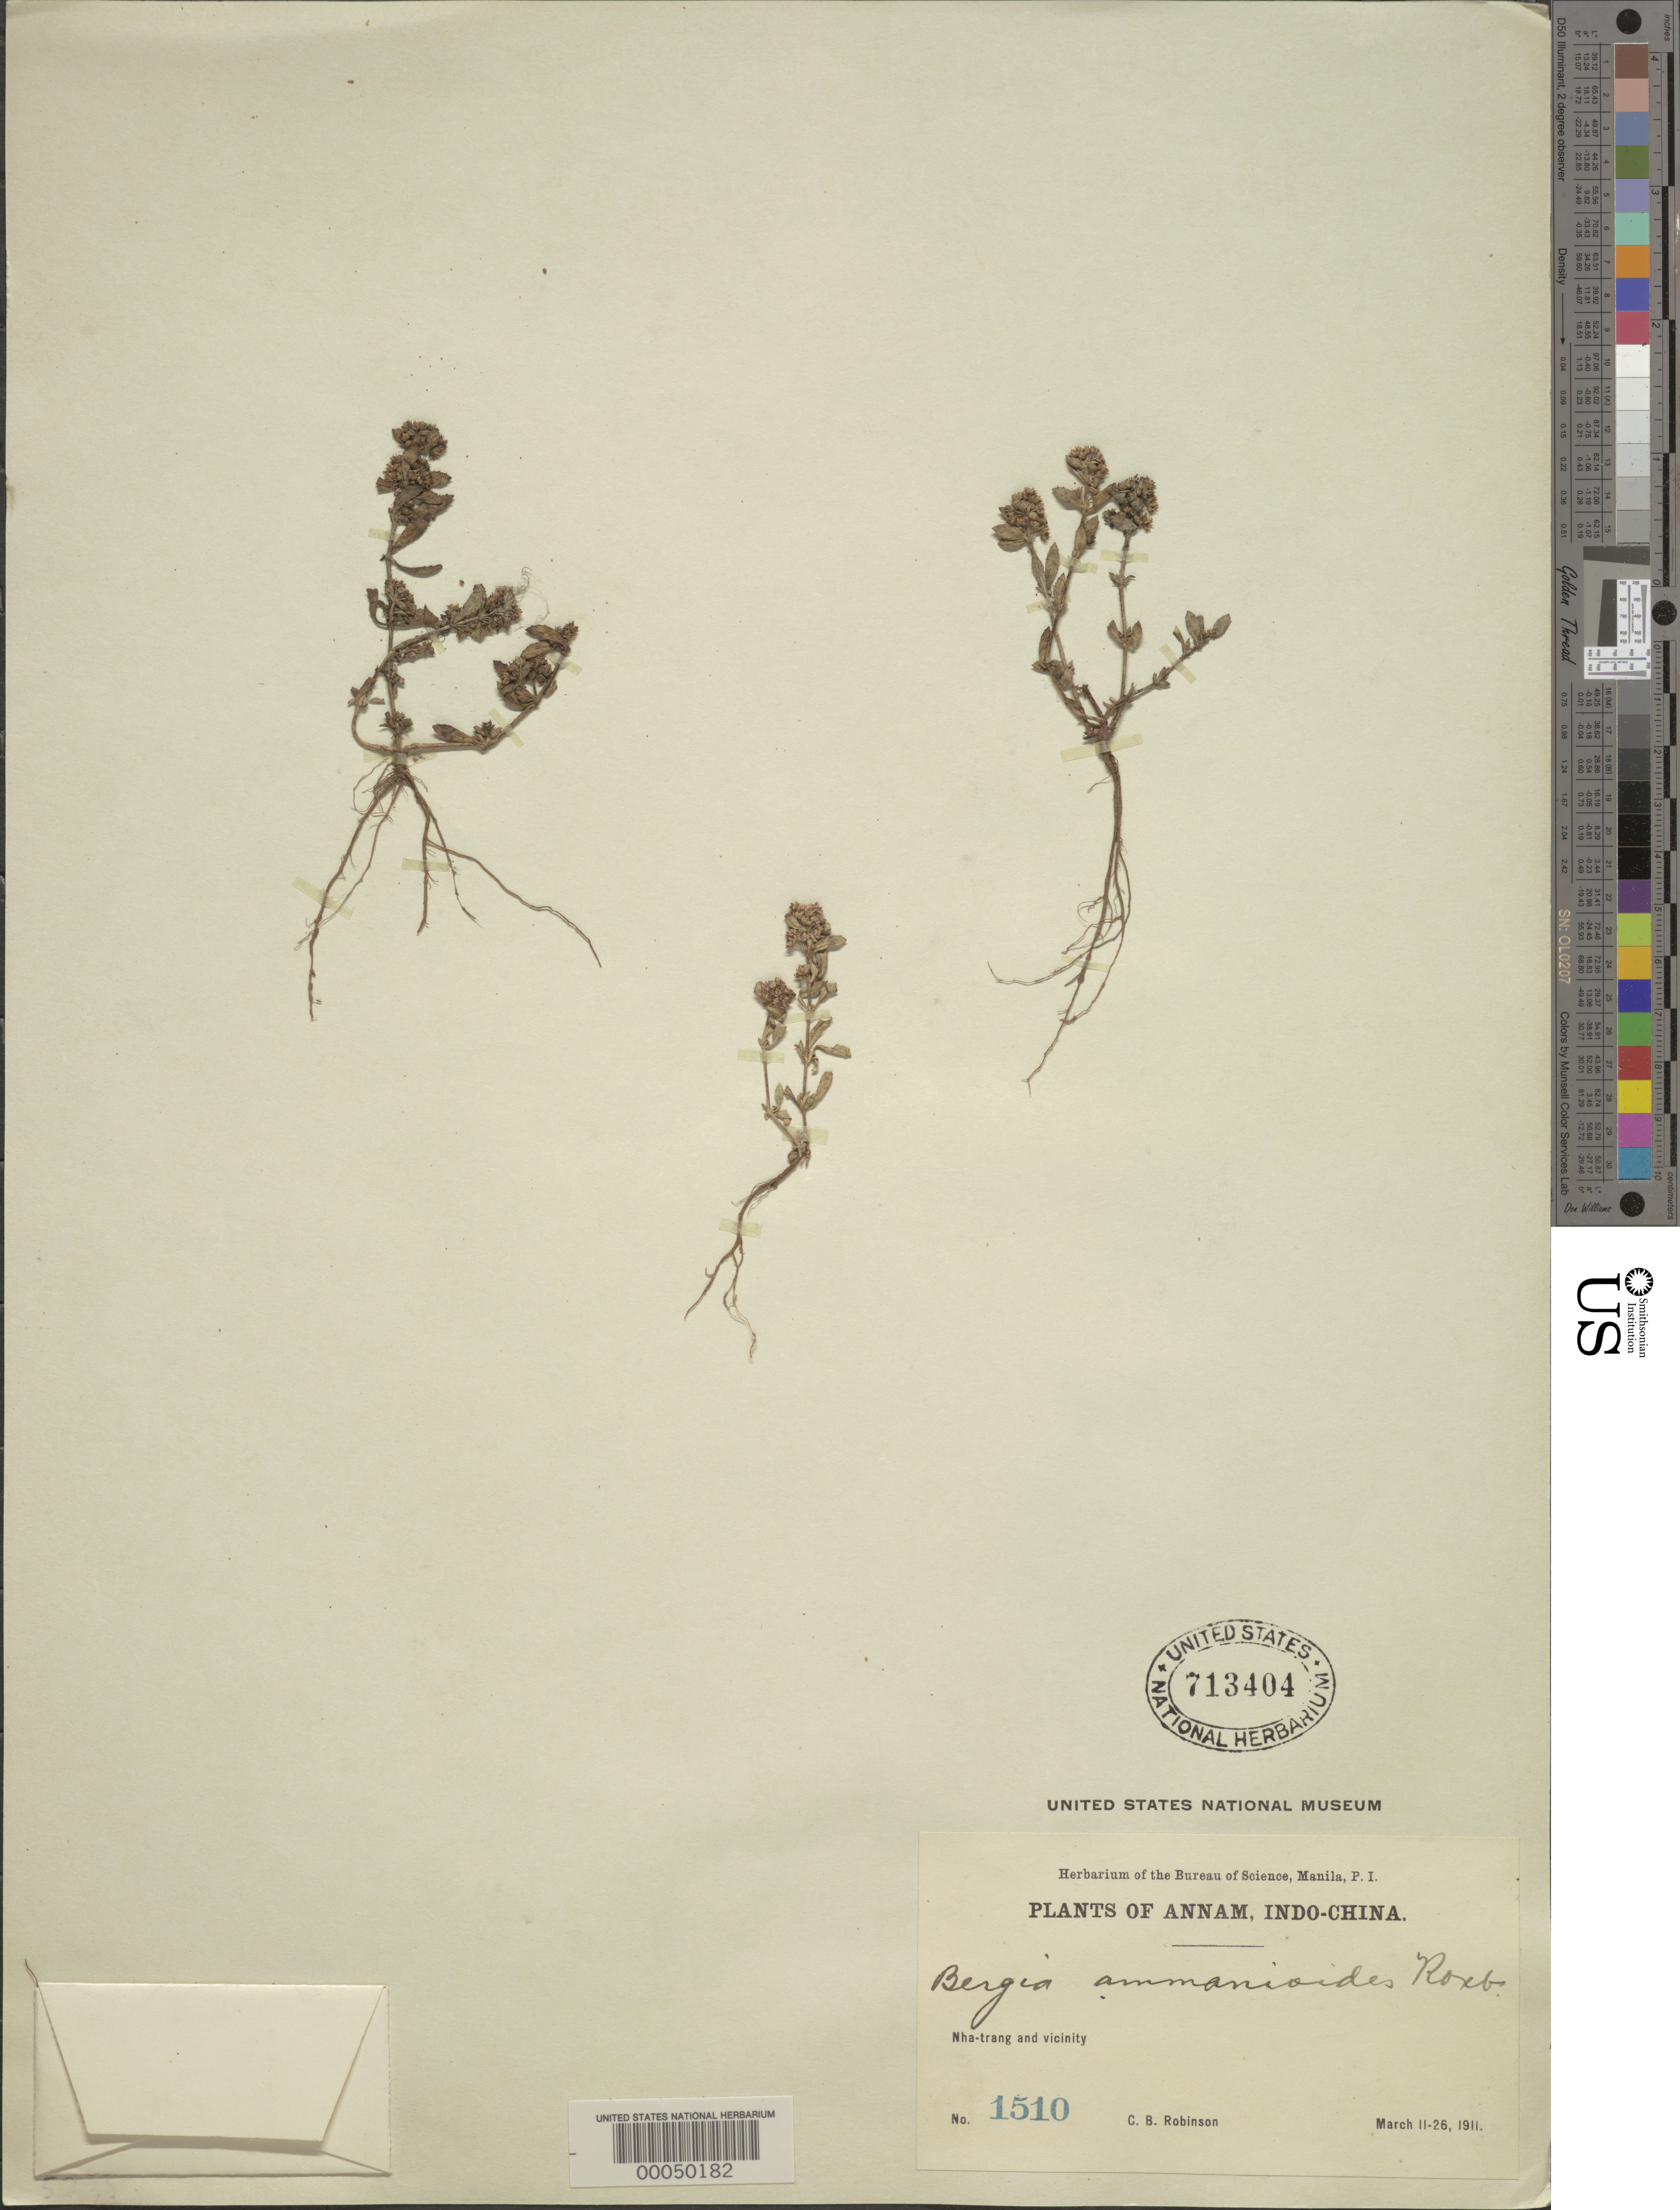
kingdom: Plantae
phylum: Tracheophyta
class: Magnoliopsida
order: Malpighiales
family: Elatinaceae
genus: Bergia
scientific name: Bergia ammannioides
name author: Roxb.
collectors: C. Robinson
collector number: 1510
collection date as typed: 11 Mar 1911 to 26 Mar 1911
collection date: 1911-03-11/1911-03-26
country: Vietnam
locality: Nha-Trang and vicinity.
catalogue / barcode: US 7134046